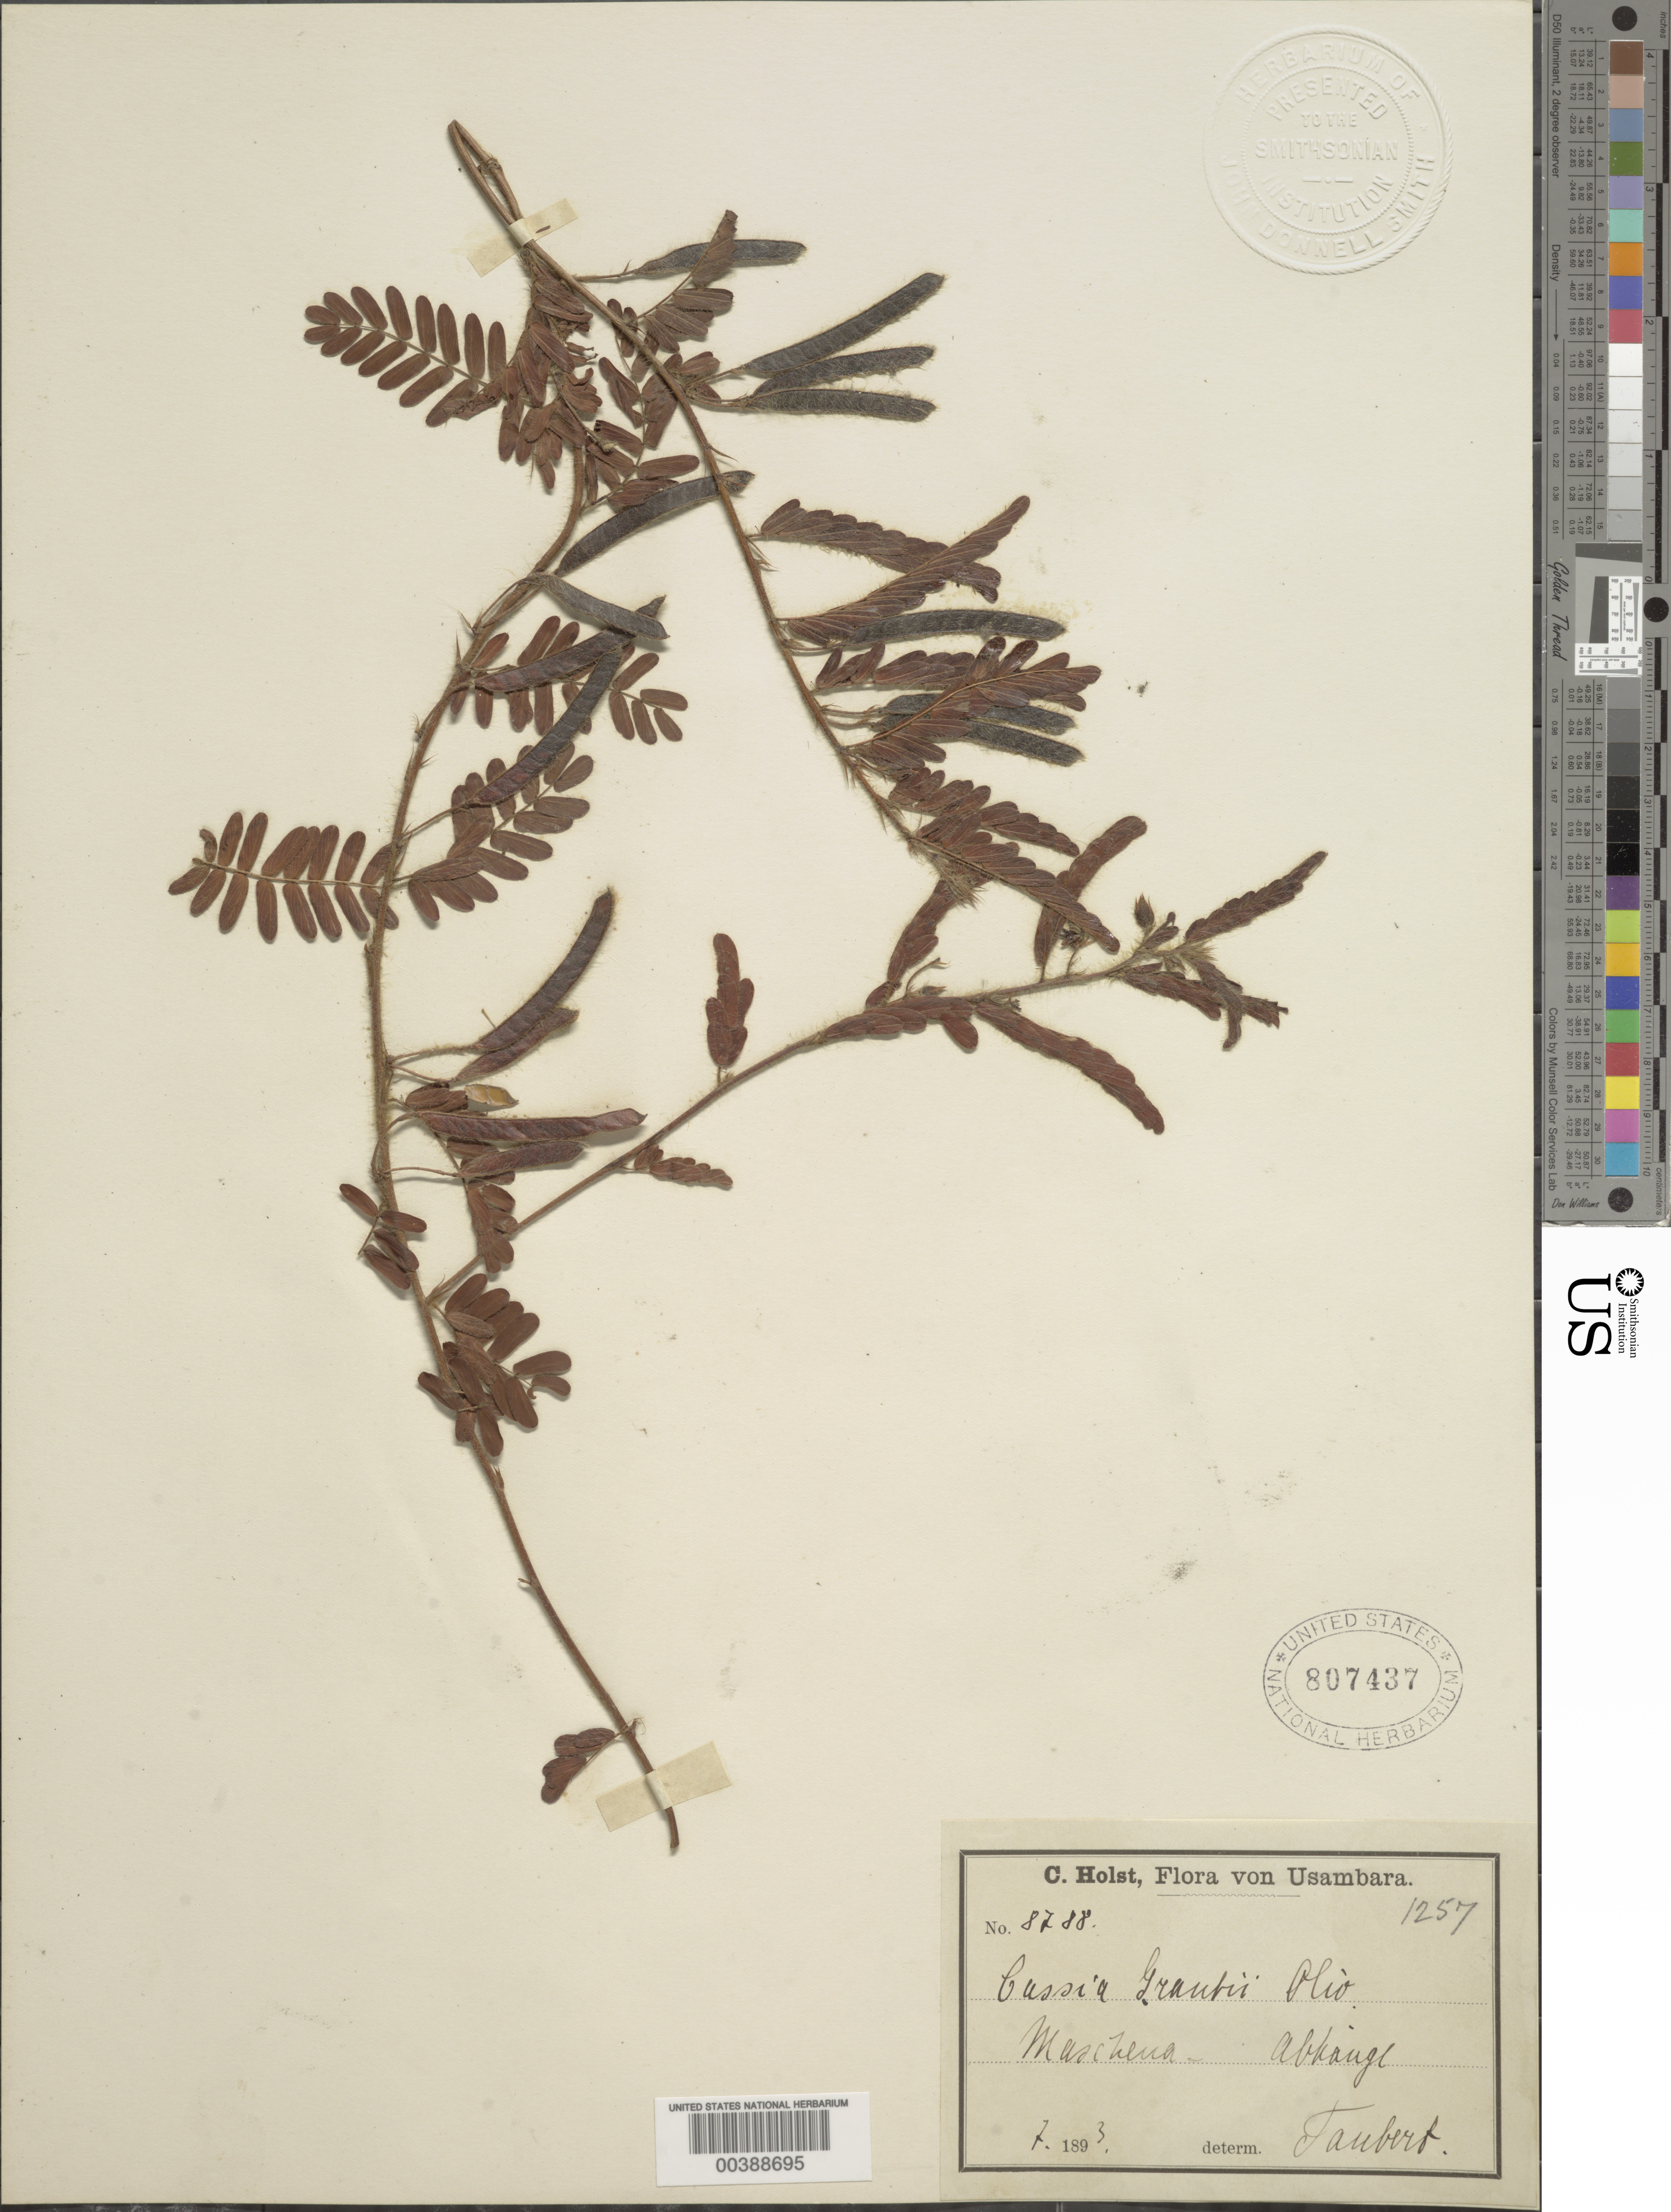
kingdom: Plantae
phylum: Tracheophyta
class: Magnoliopsida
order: Fabales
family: Fabaceae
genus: Chamaecrista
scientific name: Chamaecrista grantii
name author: (Oliv.) Standl.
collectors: C. H. Holst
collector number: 8788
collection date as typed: Jul 1893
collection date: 1893-07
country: Kenya / Tanzania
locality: Machena-abbange. [country: zimbabwe?]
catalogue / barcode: US 807437